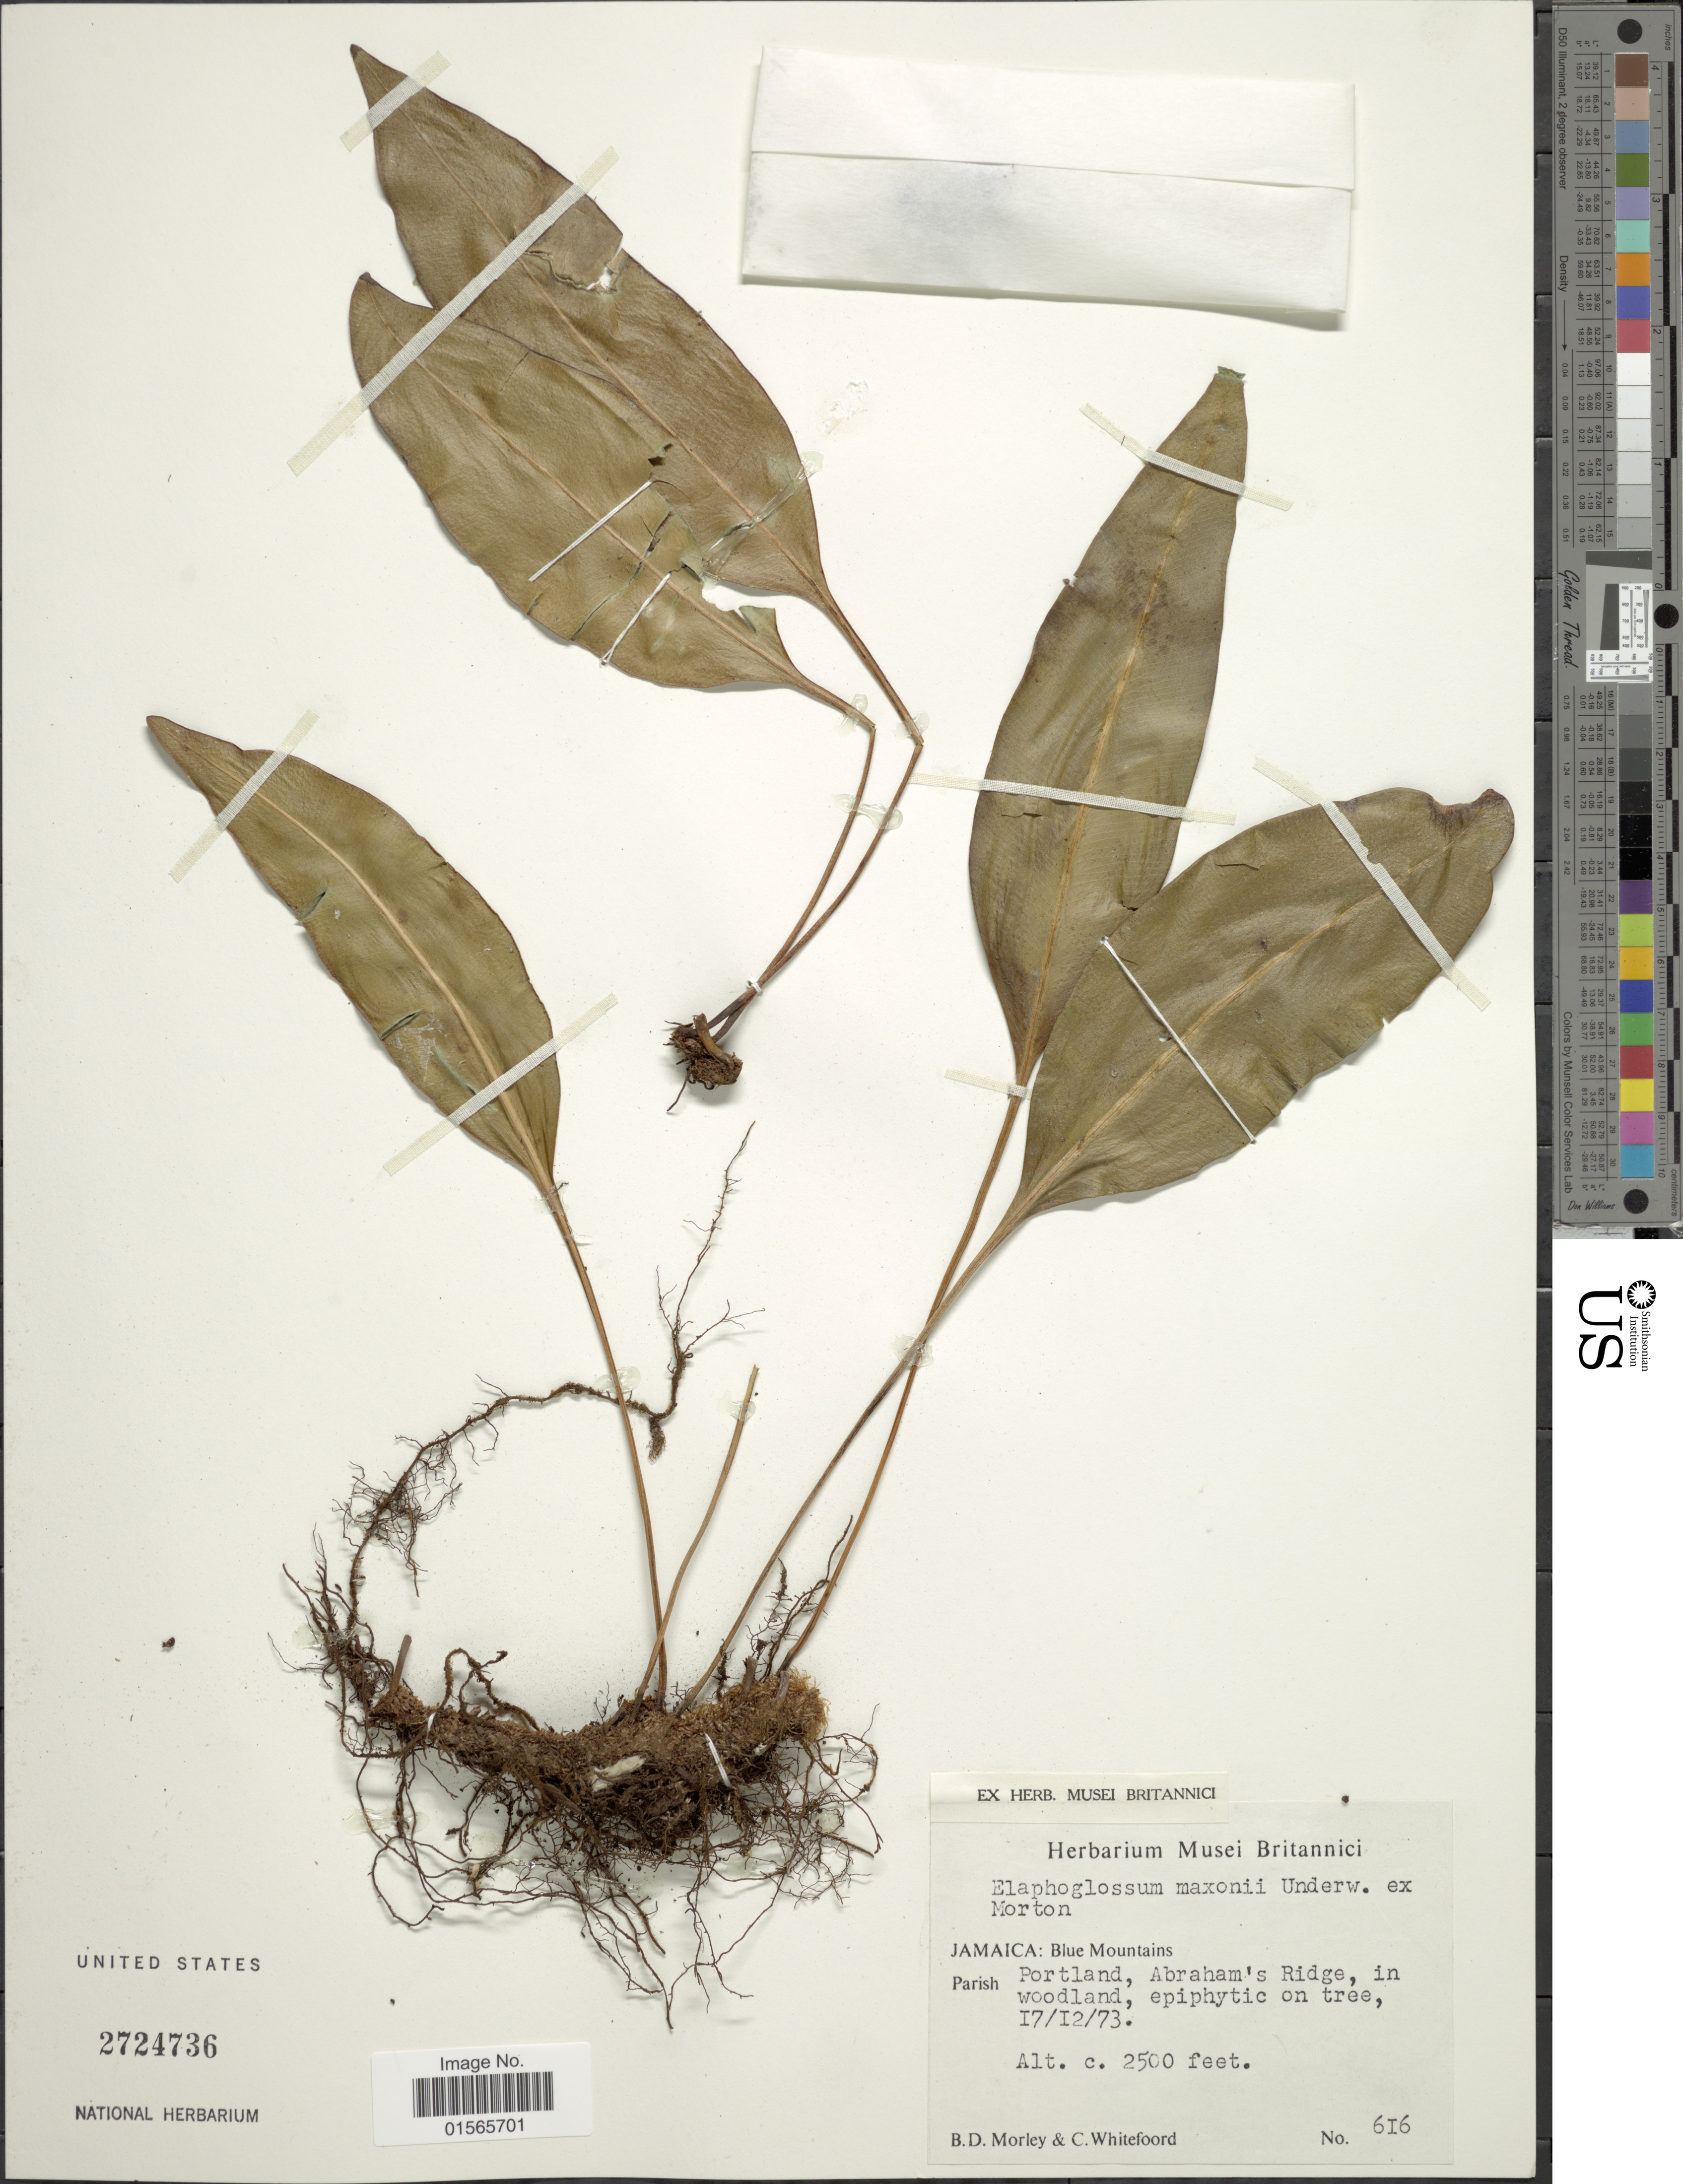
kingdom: Plantae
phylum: Tracheophyta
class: Polypodiopsida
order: Polypodiales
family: Dryopteridaceae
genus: Elaphoglossum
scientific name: Elaphoglossum maxonii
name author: Underw. ex C.V. Morton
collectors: B. D. Morley & C. Whitefoord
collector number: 616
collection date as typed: Transcribed d/m/y: 17/12/73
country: Jamaica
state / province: Portland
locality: Blue Mountains, Parish Portland, Abraham's Ridge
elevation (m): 762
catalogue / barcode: US 2724736